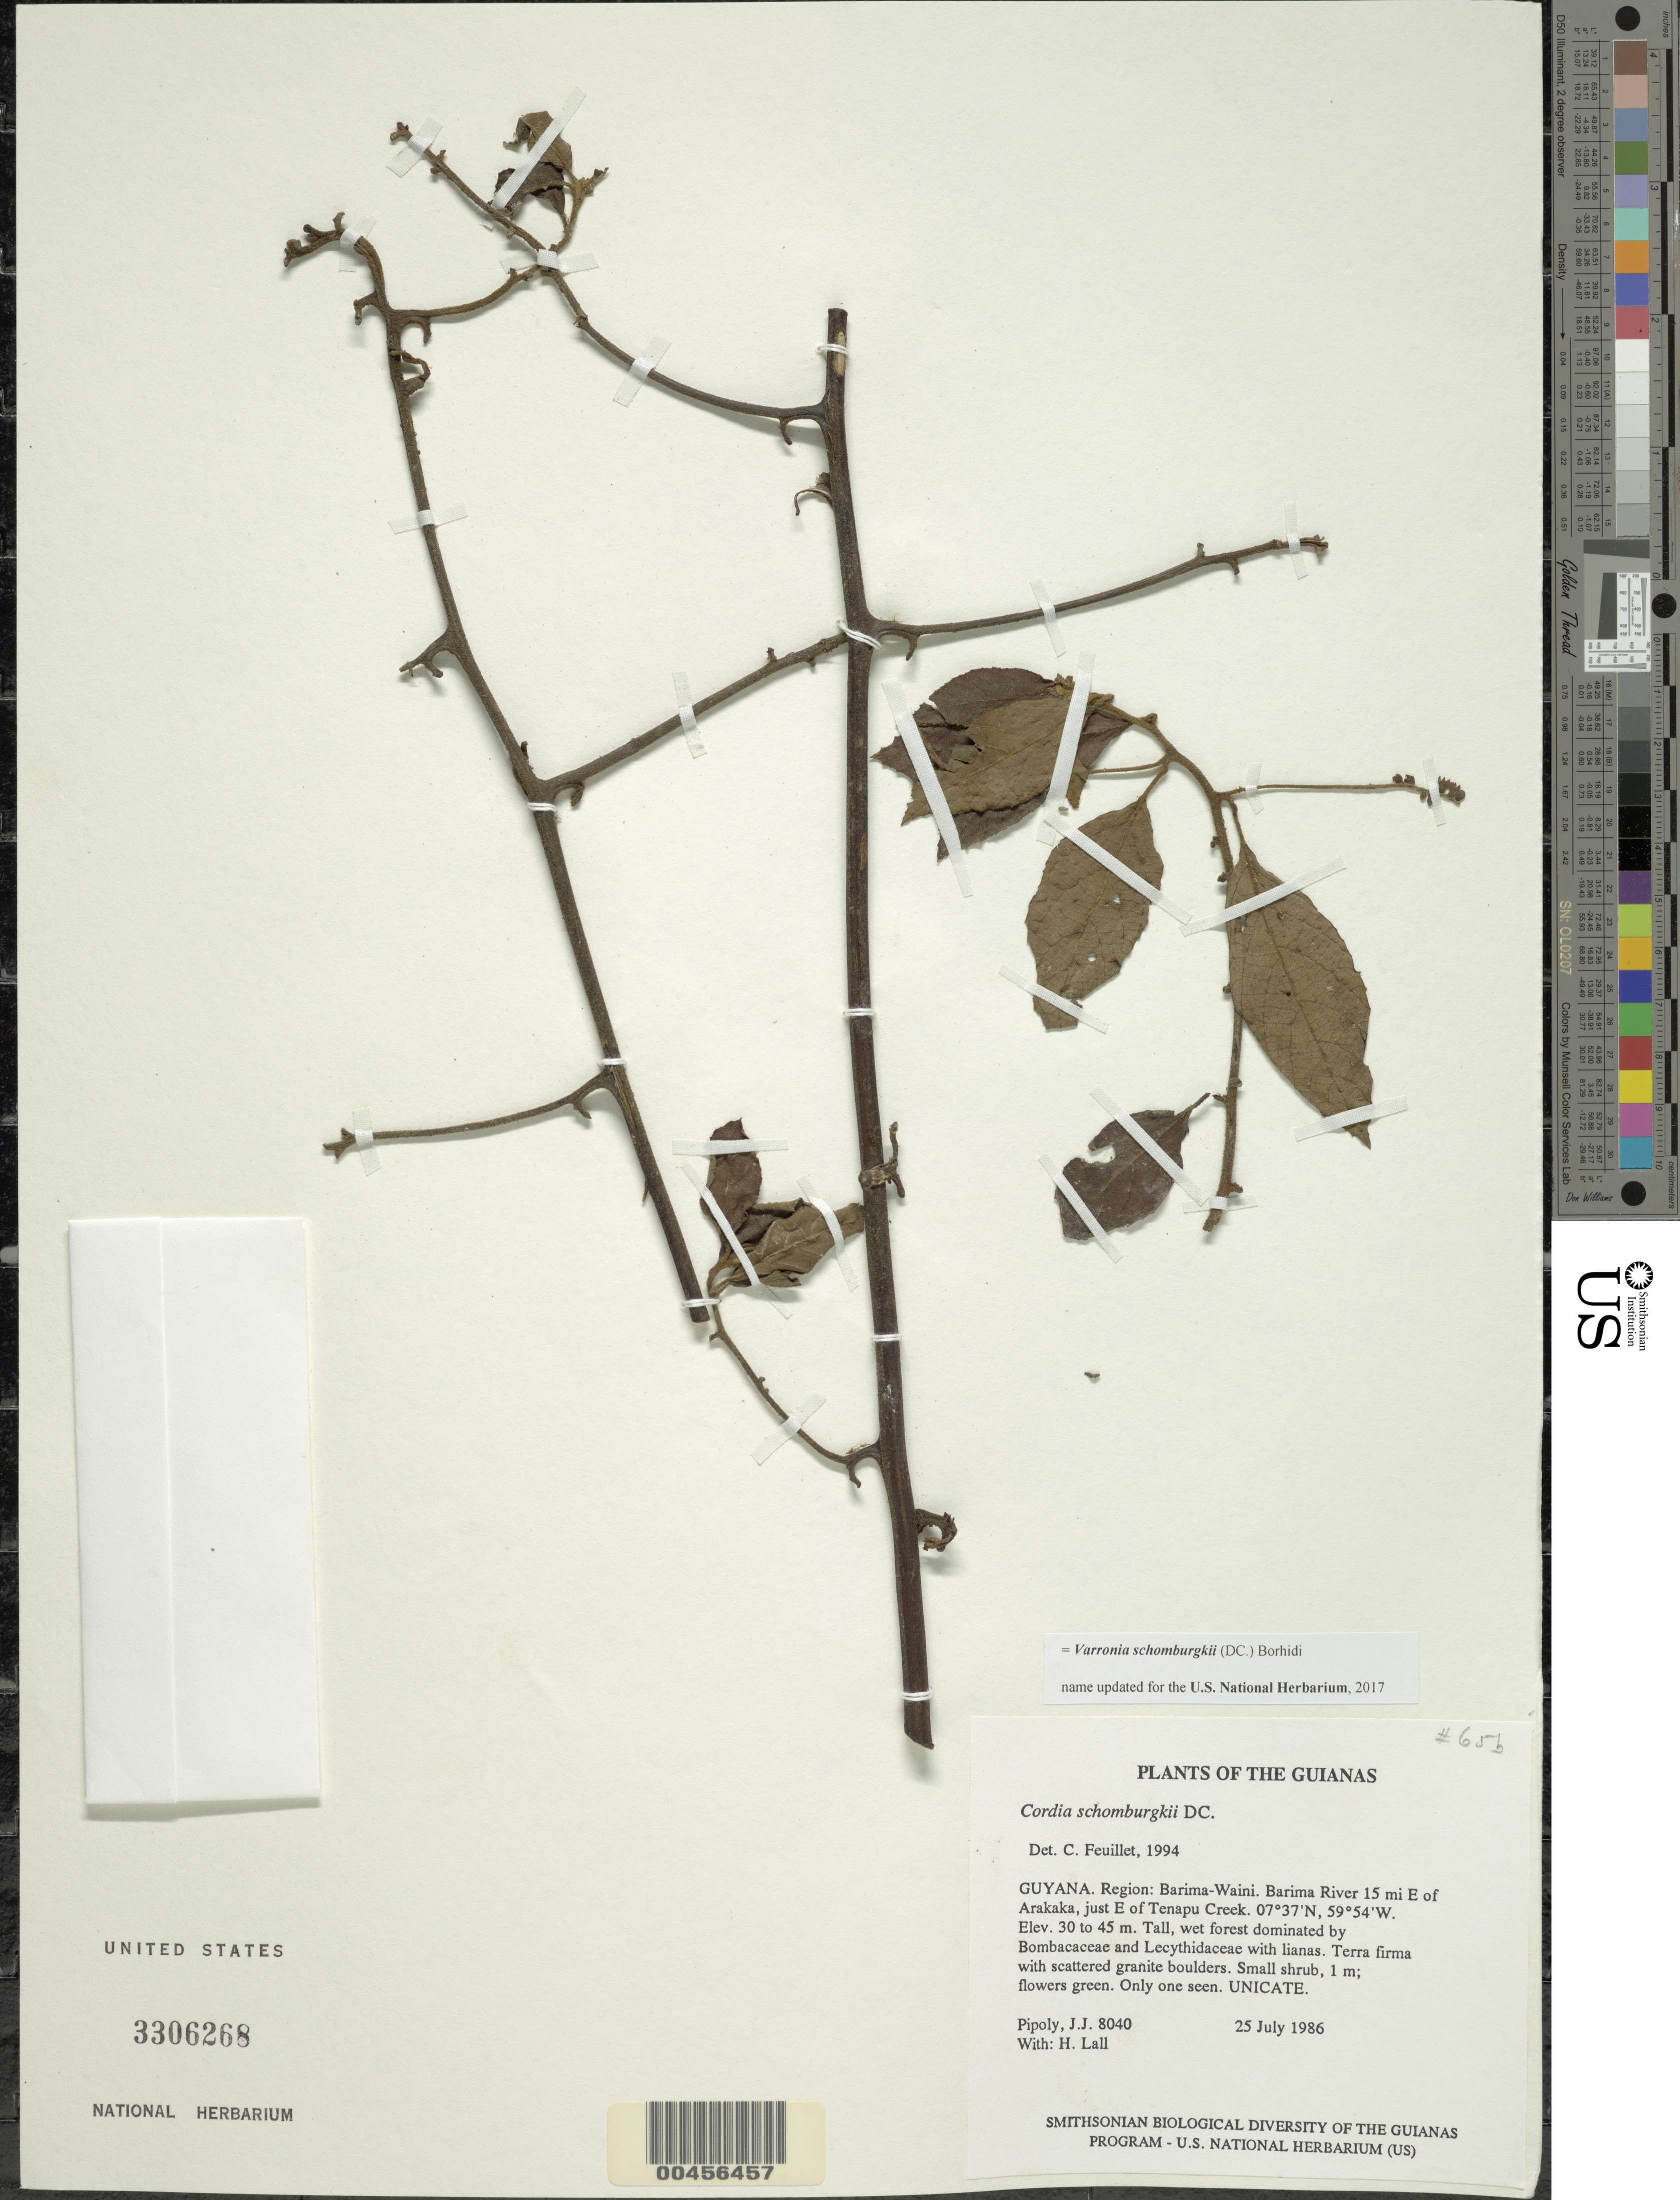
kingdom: Plantae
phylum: Tracheophyta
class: Magnoliopsida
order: Boraginales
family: Cordiaceae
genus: Cordia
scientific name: Cordia schomburgkii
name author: DC.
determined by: Feuillet, C.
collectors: J. J. Pipoly & H. Lall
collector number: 8040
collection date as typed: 25 July 1986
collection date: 1986-07-25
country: Guyana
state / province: Barima-Waini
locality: Barima River 15 mi E of Arakaka, just E of Tenapu Creek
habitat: Tall, wet forest dominated by Bombacaceae and Lecythidaceae with lianas. Terra firma with scattered granite boulders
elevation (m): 30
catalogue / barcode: US 3306268